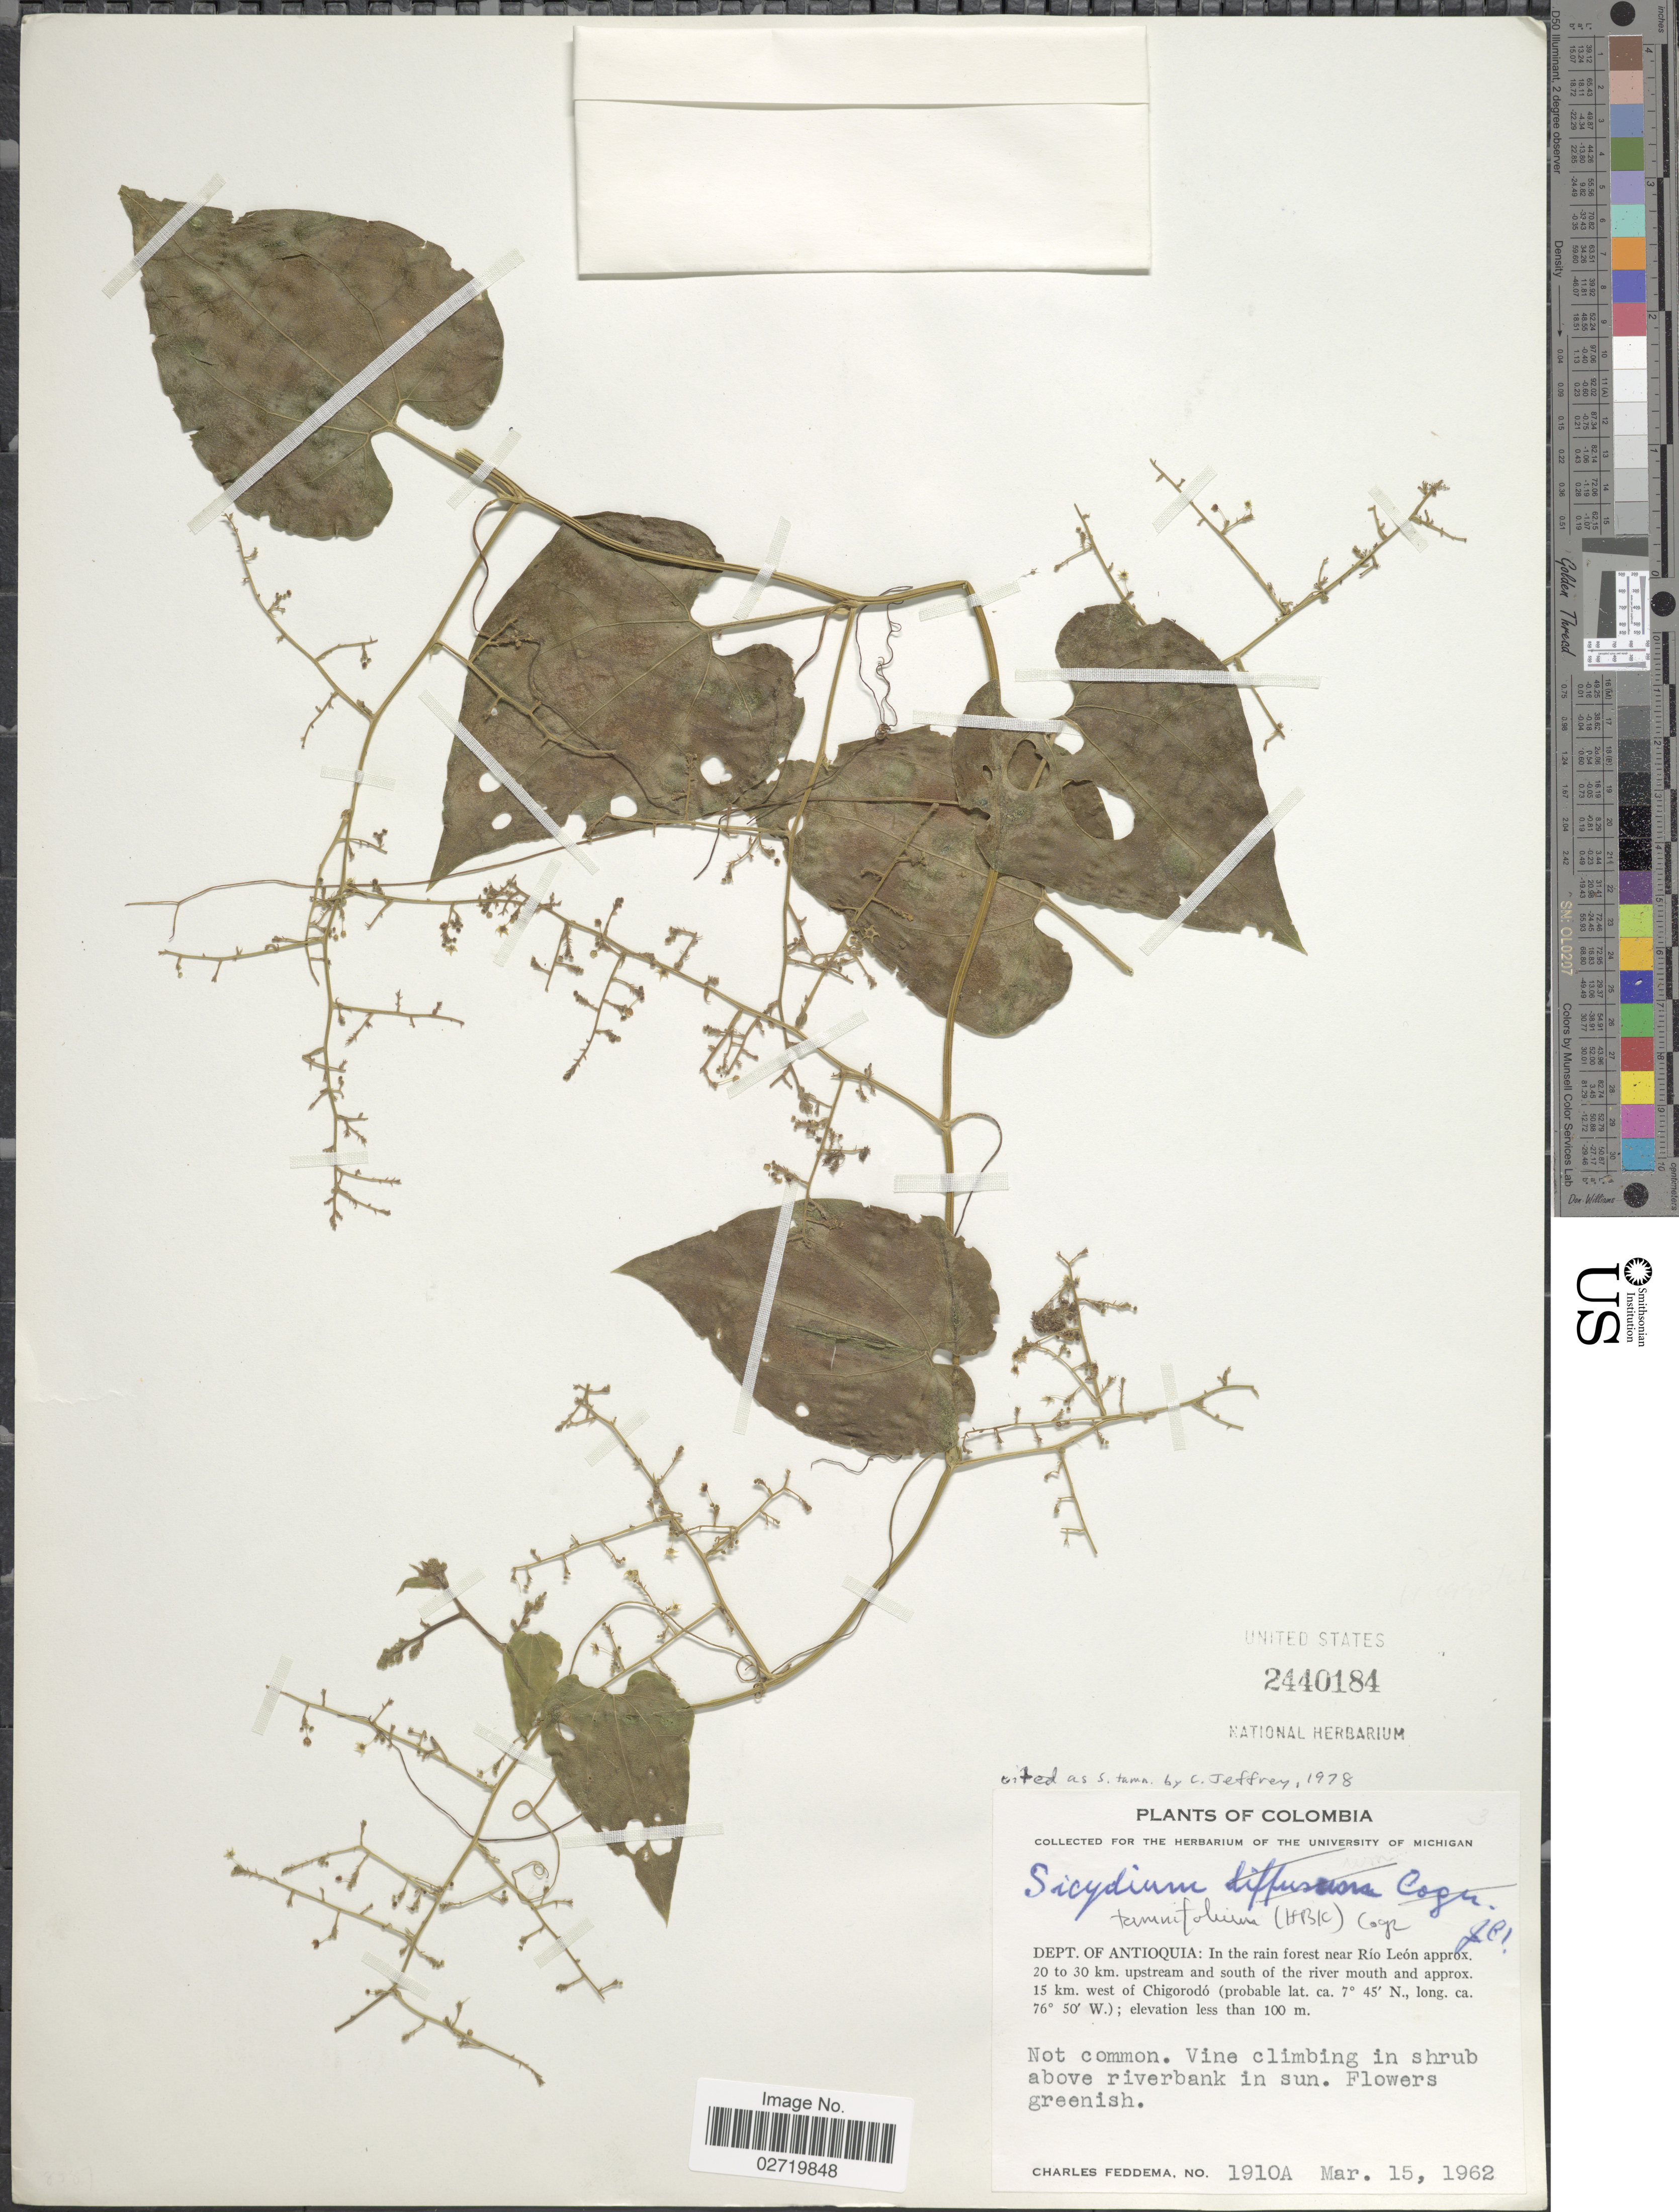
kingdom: Plantae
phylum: Tracheophyta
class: Magnoliopsida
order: Cucurbitales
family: Cucurbitaceae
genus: Sicydium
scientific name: Sicydium tamnifolium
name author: (Kunth) Cogn.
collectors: C. Feddema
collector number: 1910A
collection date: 1962-03-15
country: Colombia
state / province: Antioquia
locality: Dept. of Antioquia: In the rain forest near Río León approx. 20 to 30 km. upstream and south of the river mouth and approx. 15 km. west of Chigorodó.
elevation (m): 100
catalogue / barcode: US 2440184